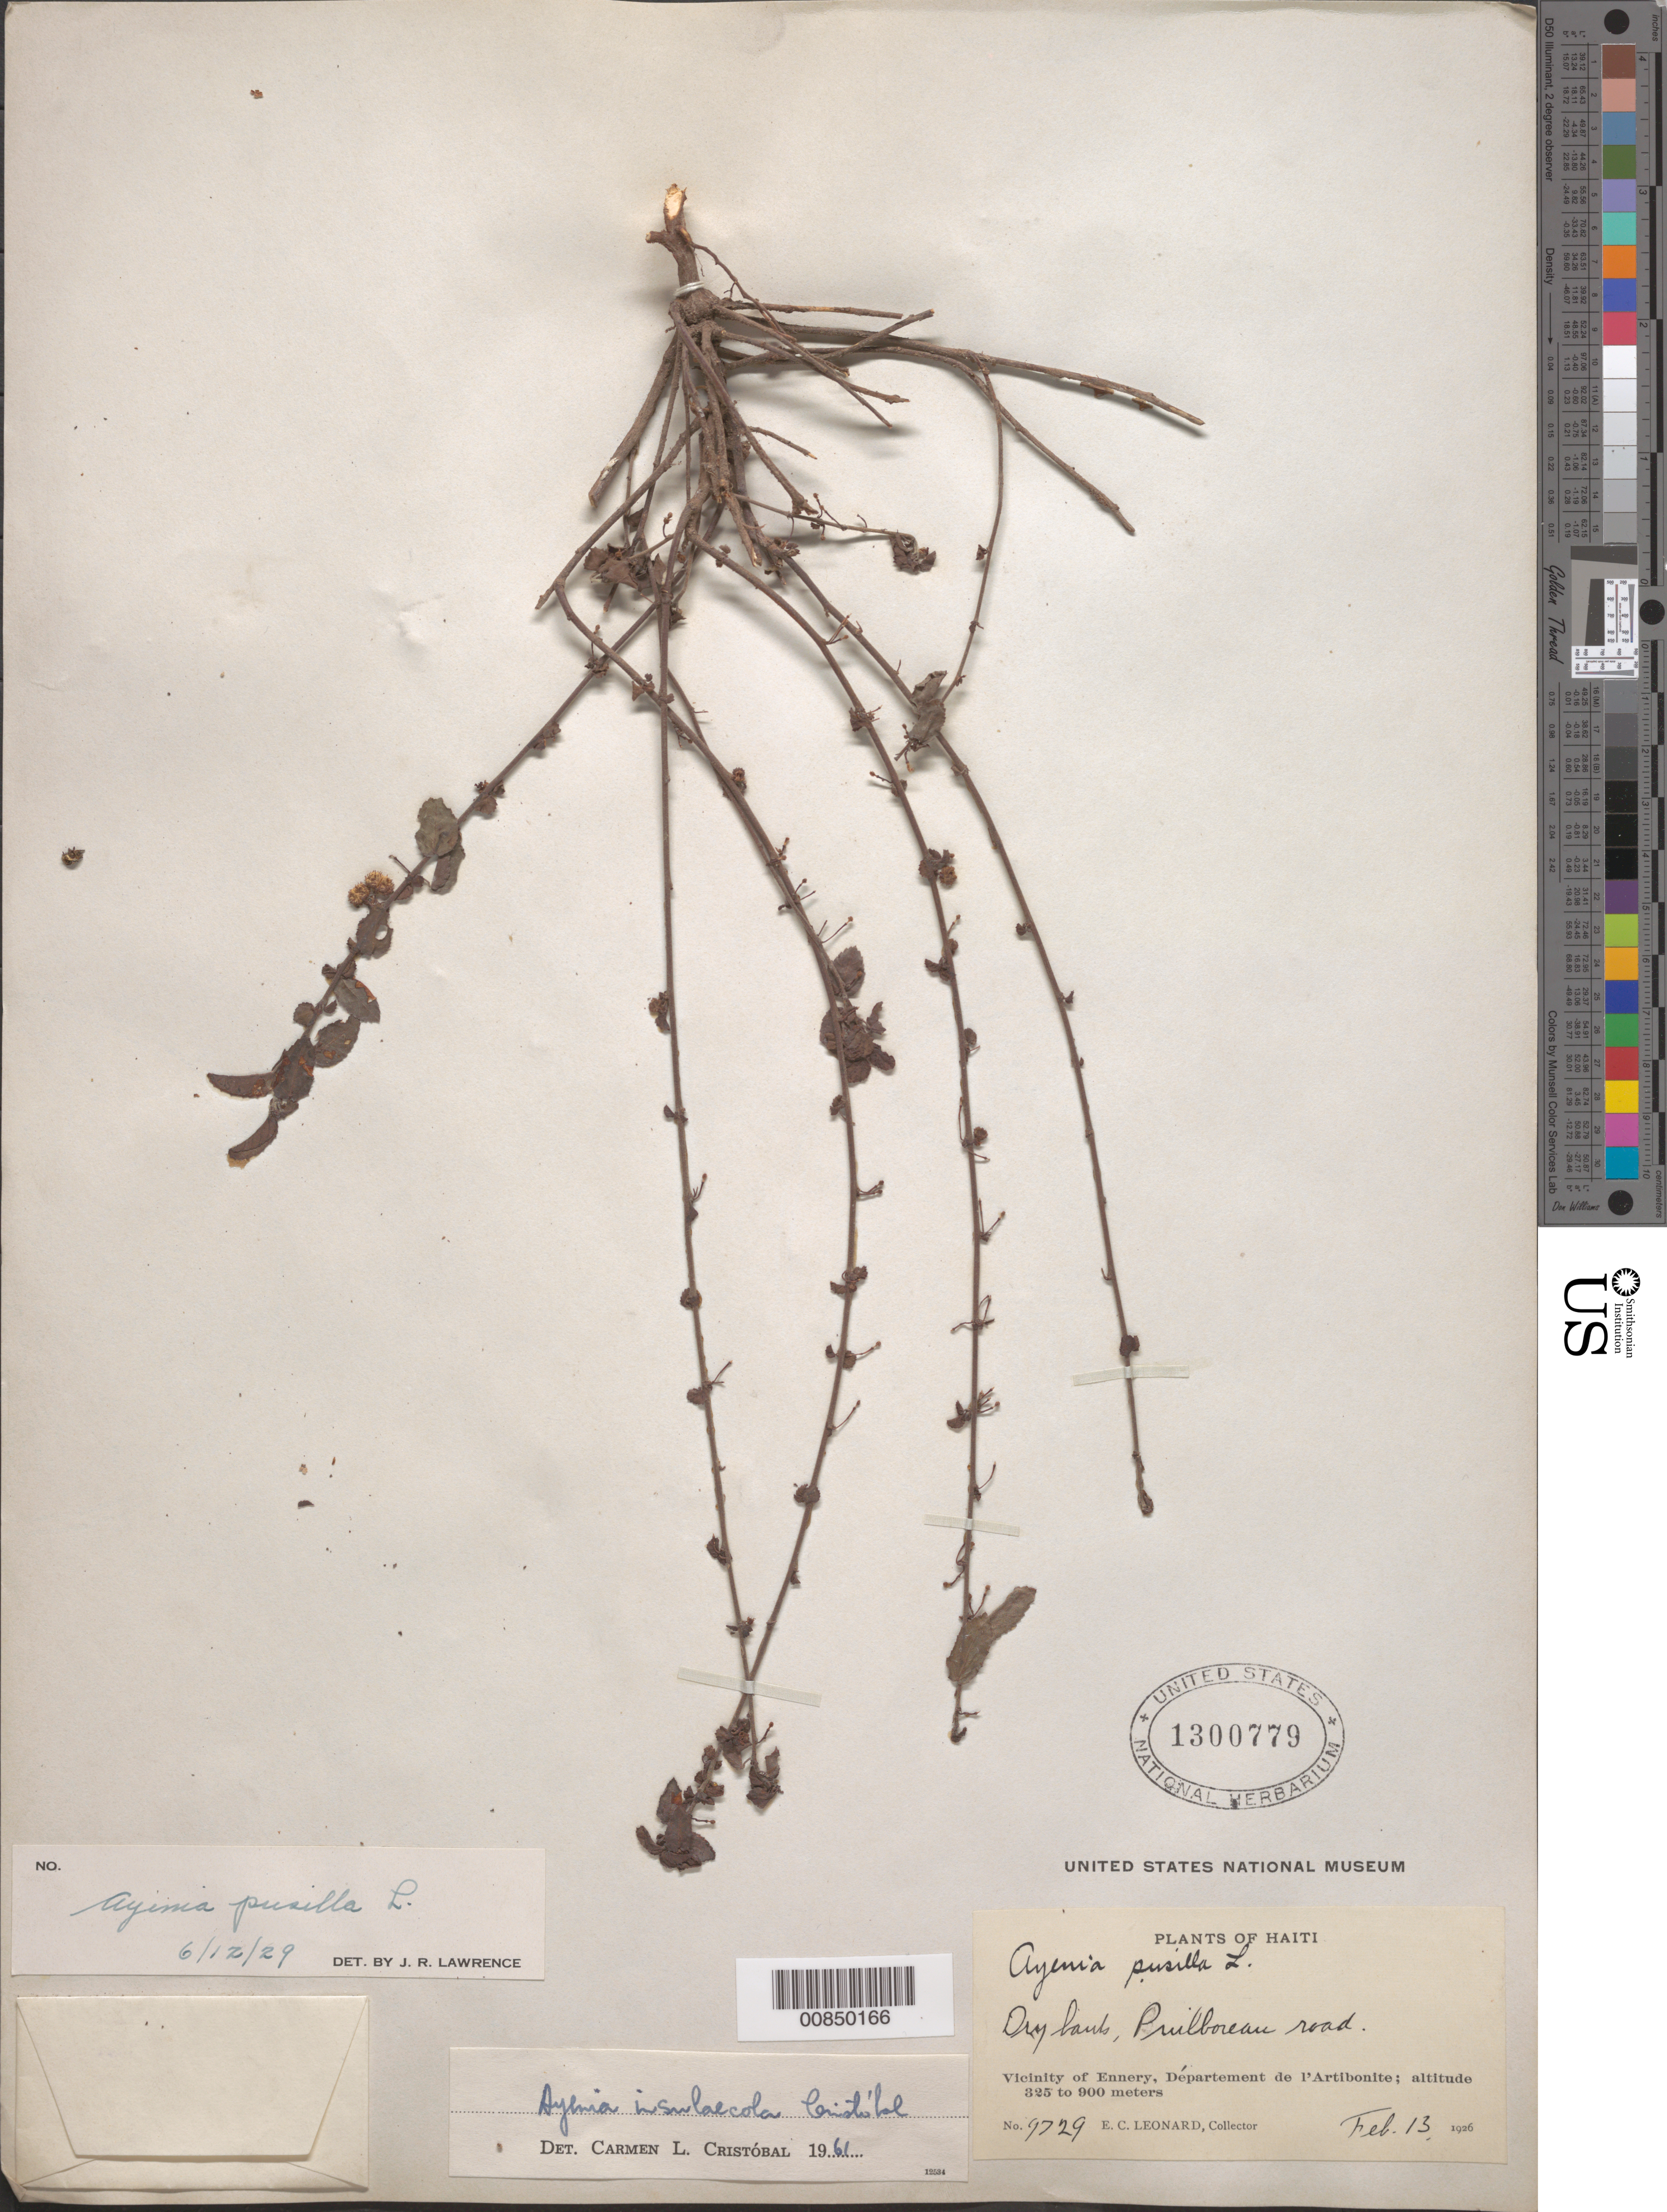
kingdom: Plantae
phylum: Tracheophyta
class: Magnoliopsida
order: Malvales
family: Malvaceae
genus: Ayenia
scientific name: Ayenia insulicola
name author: Cristóbal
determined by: Cristóbal, C. L.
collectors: E. C. Leonard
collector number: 9729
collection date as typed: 13 Feb 1926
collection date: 1926-02-13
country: Haiti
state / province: Artibonite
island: Hispaniola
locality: Vicinity of Ennery, Puilboreau road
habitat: Dry bank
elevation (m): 325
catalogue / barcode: US 1300779